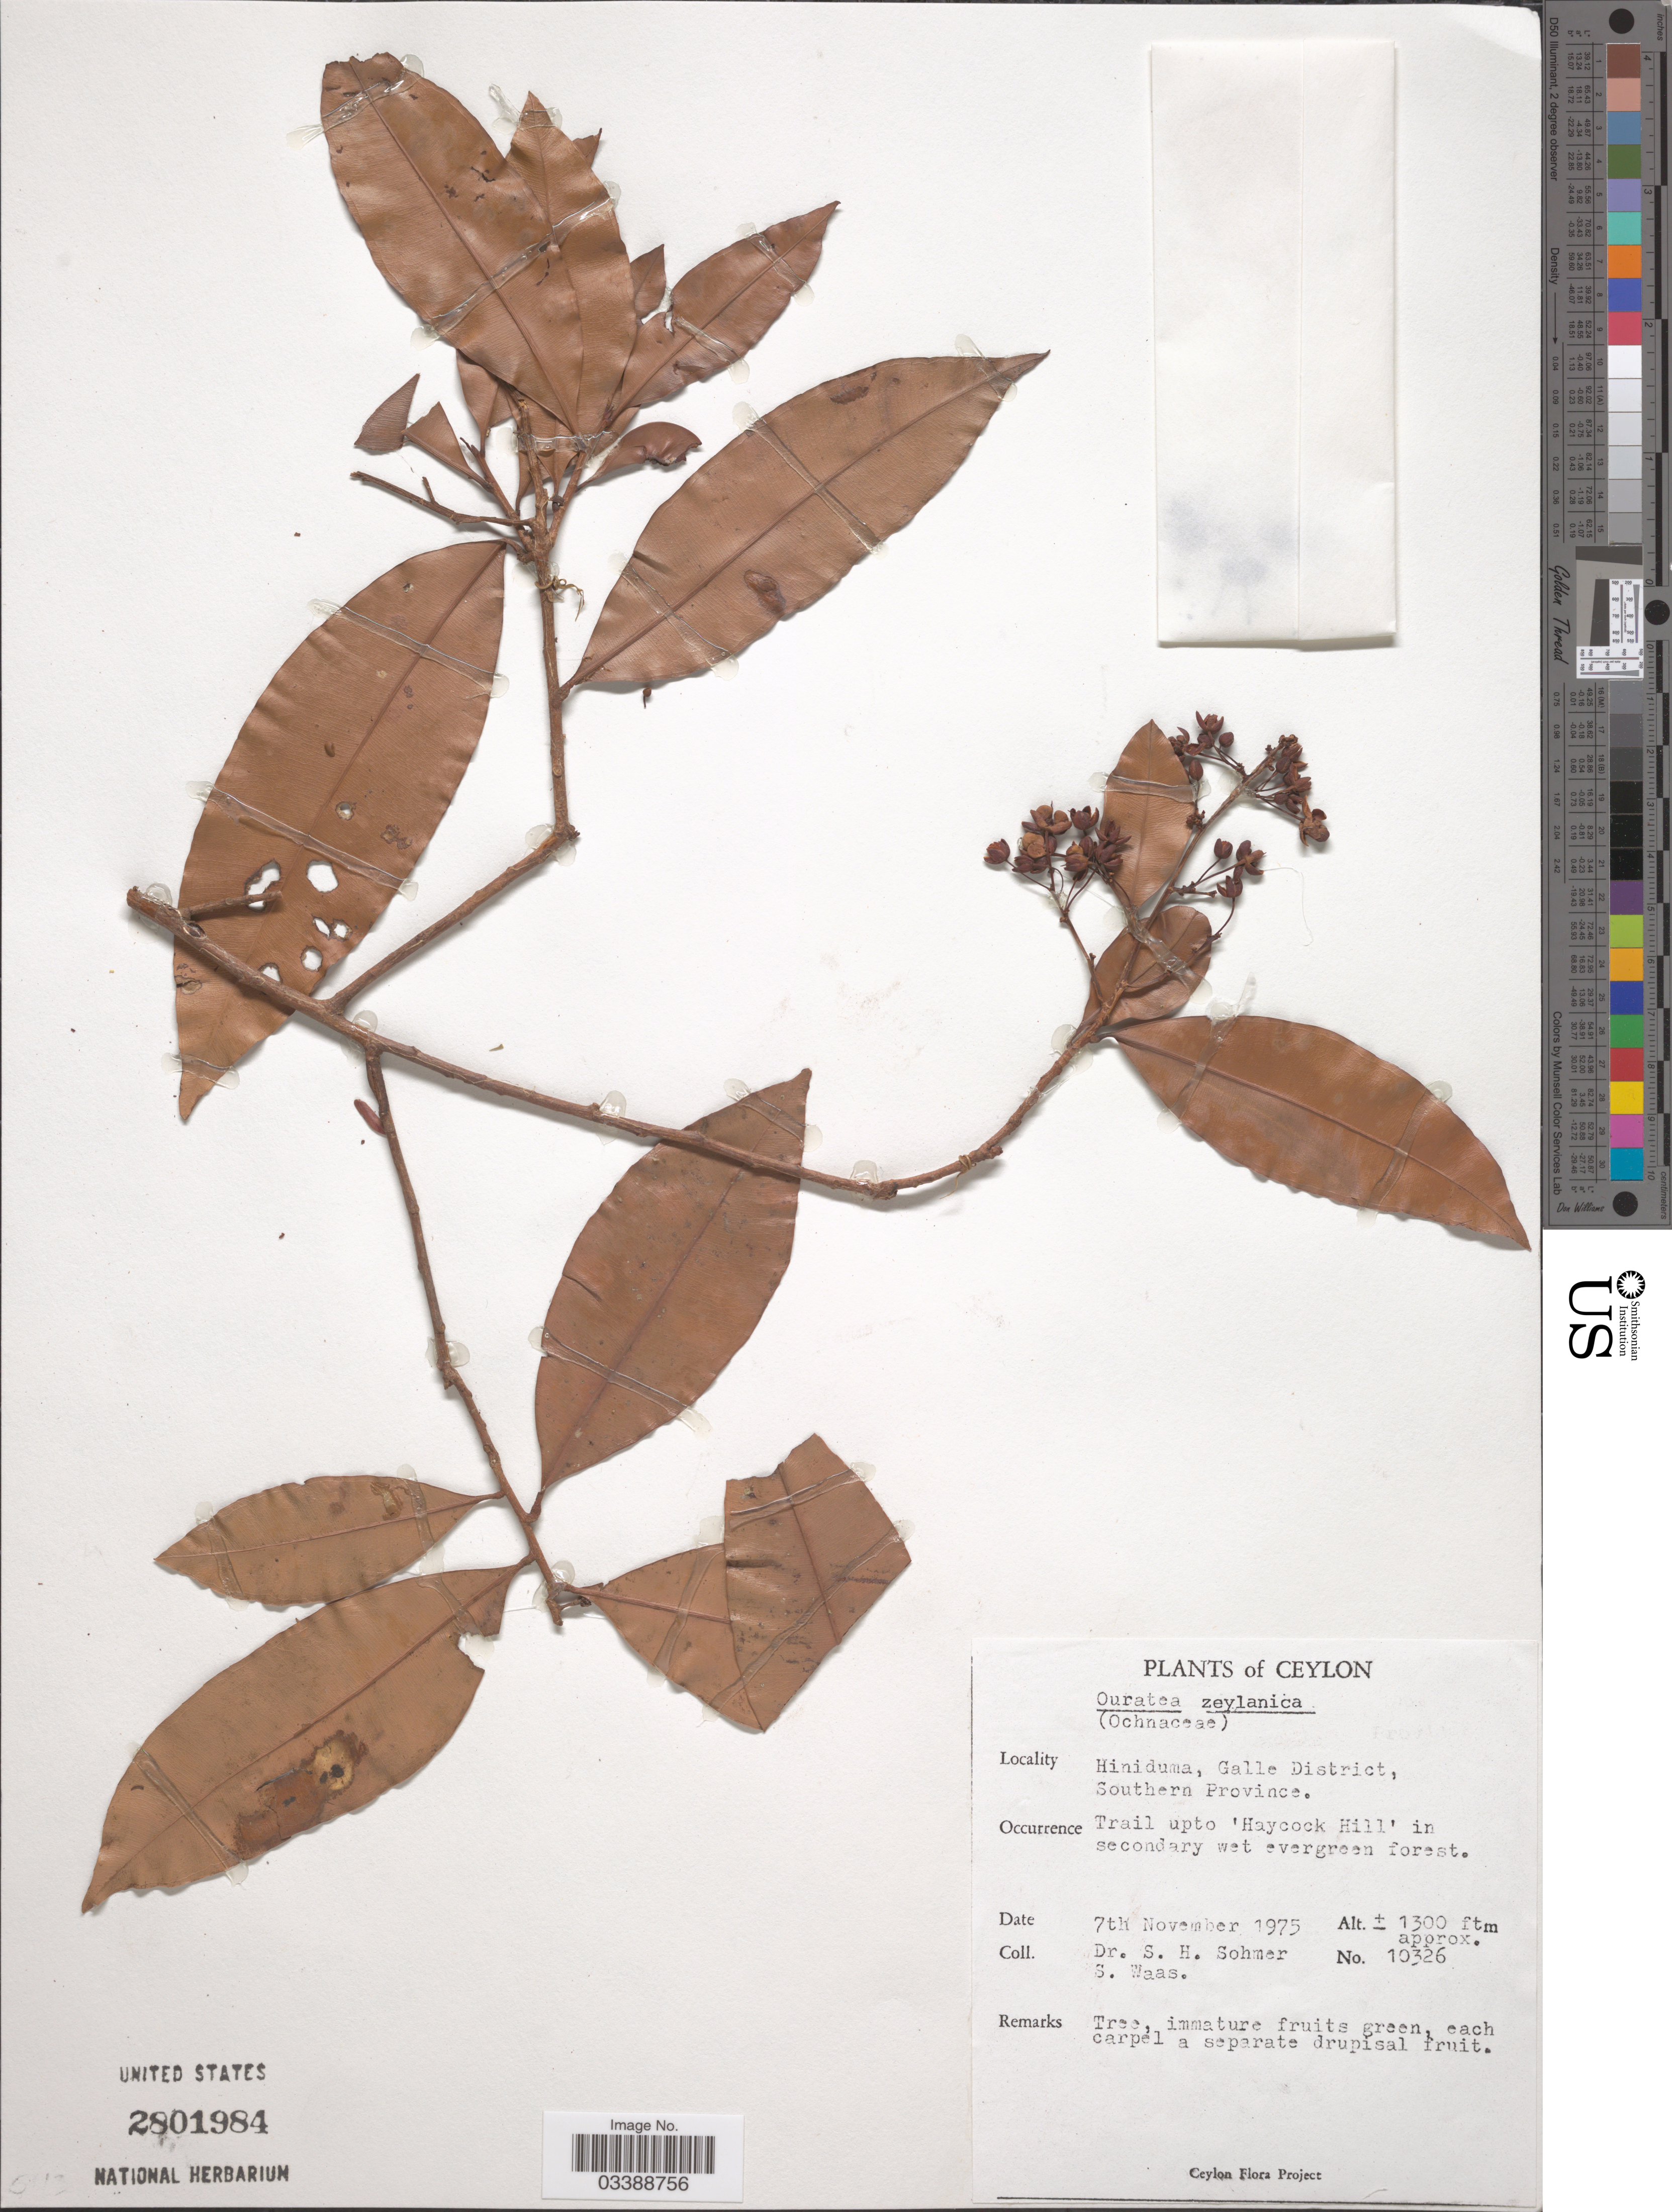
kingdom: Plantae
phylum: Tracheophyta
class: Magnoliopsida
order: Malpighiales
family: Ochnaceae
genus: Campylospermum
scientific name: Campylospermum serratum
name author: (Gaertn.) Bittrich & M.C.E. Amaral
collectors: S. H. Sohmer & S. Waas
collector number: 10326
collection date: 1975-11-07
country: Sri Lanka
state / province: Southern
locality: Ceylon. Hiniduma, Galle District. Trail upto 'Haycock Hill'.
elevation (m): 396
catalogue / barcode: US 2801984